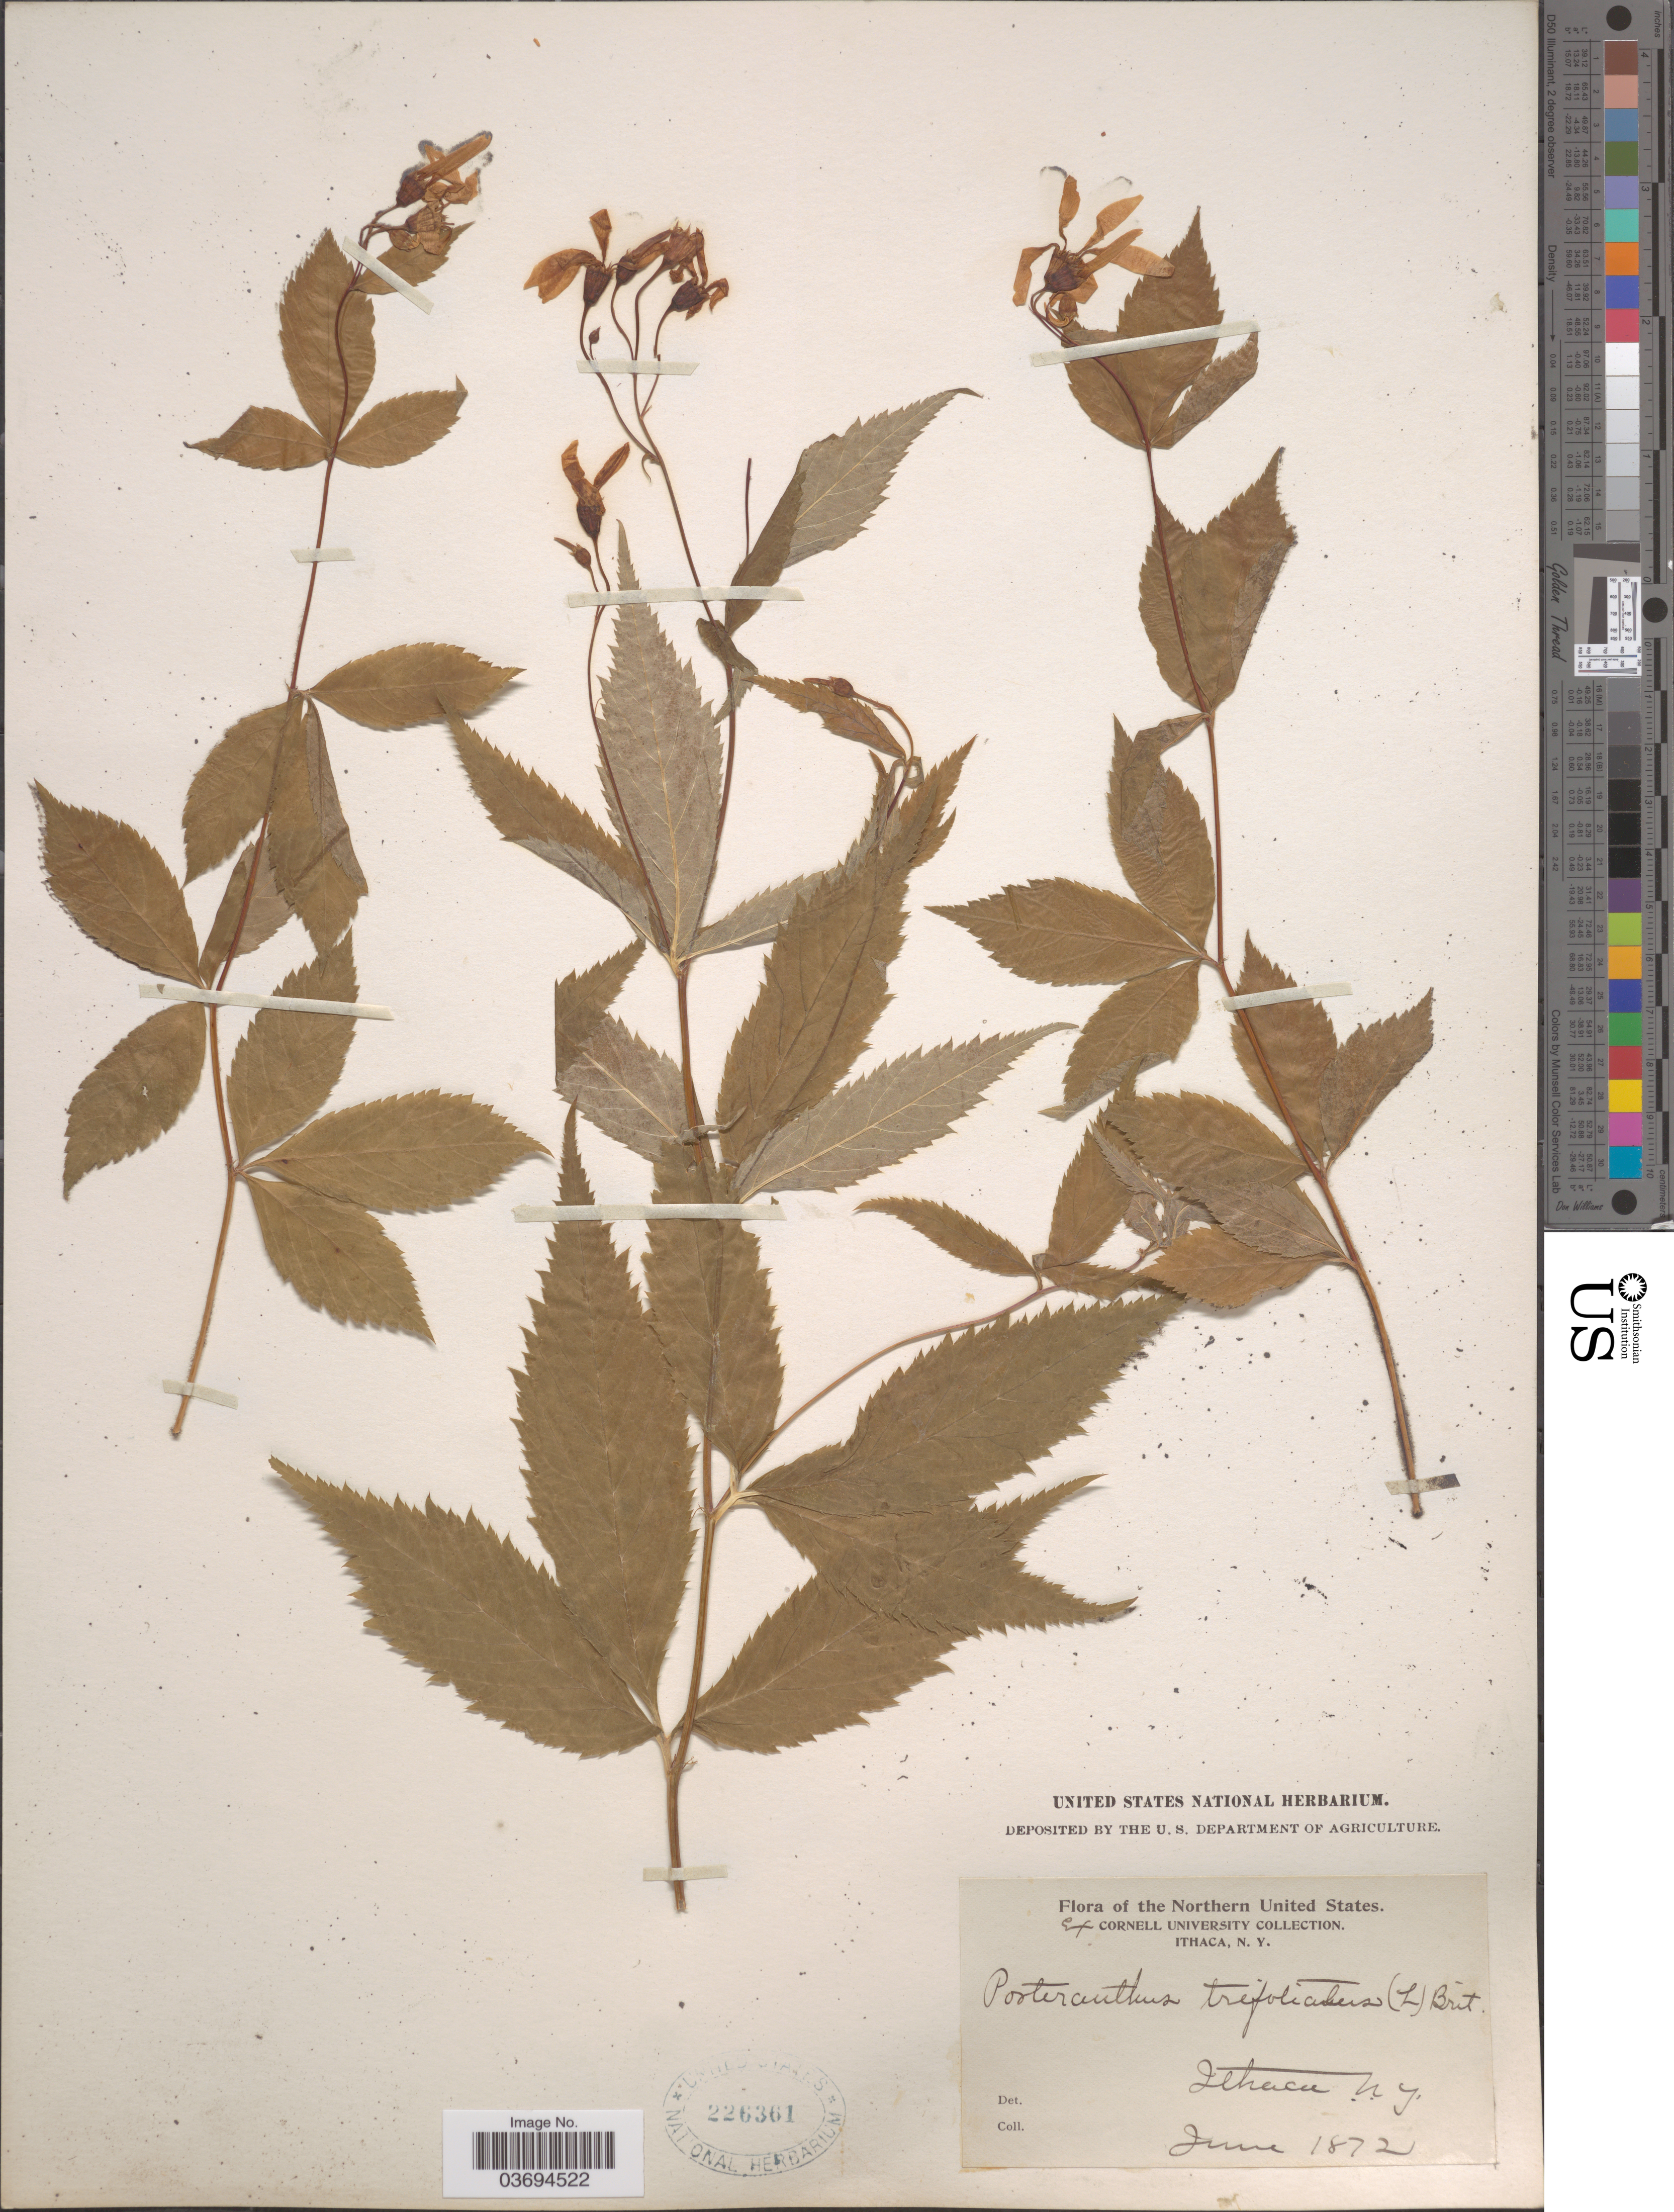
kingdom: Plantae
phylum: Tracheophyta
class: Magnoliopsida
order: Rosales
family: Rosaceae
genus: Gillenia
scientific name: Gillenia trifoliata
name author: (L.) Moench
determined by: Strong, Mark T., (BOT), Smithsonian Institution - National Museum of Natural History (UNITED STATES)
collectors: Cornell University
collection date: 1872-06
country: United States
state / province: New York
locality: The Northern United States. Ithaca.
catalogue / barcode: US 226361